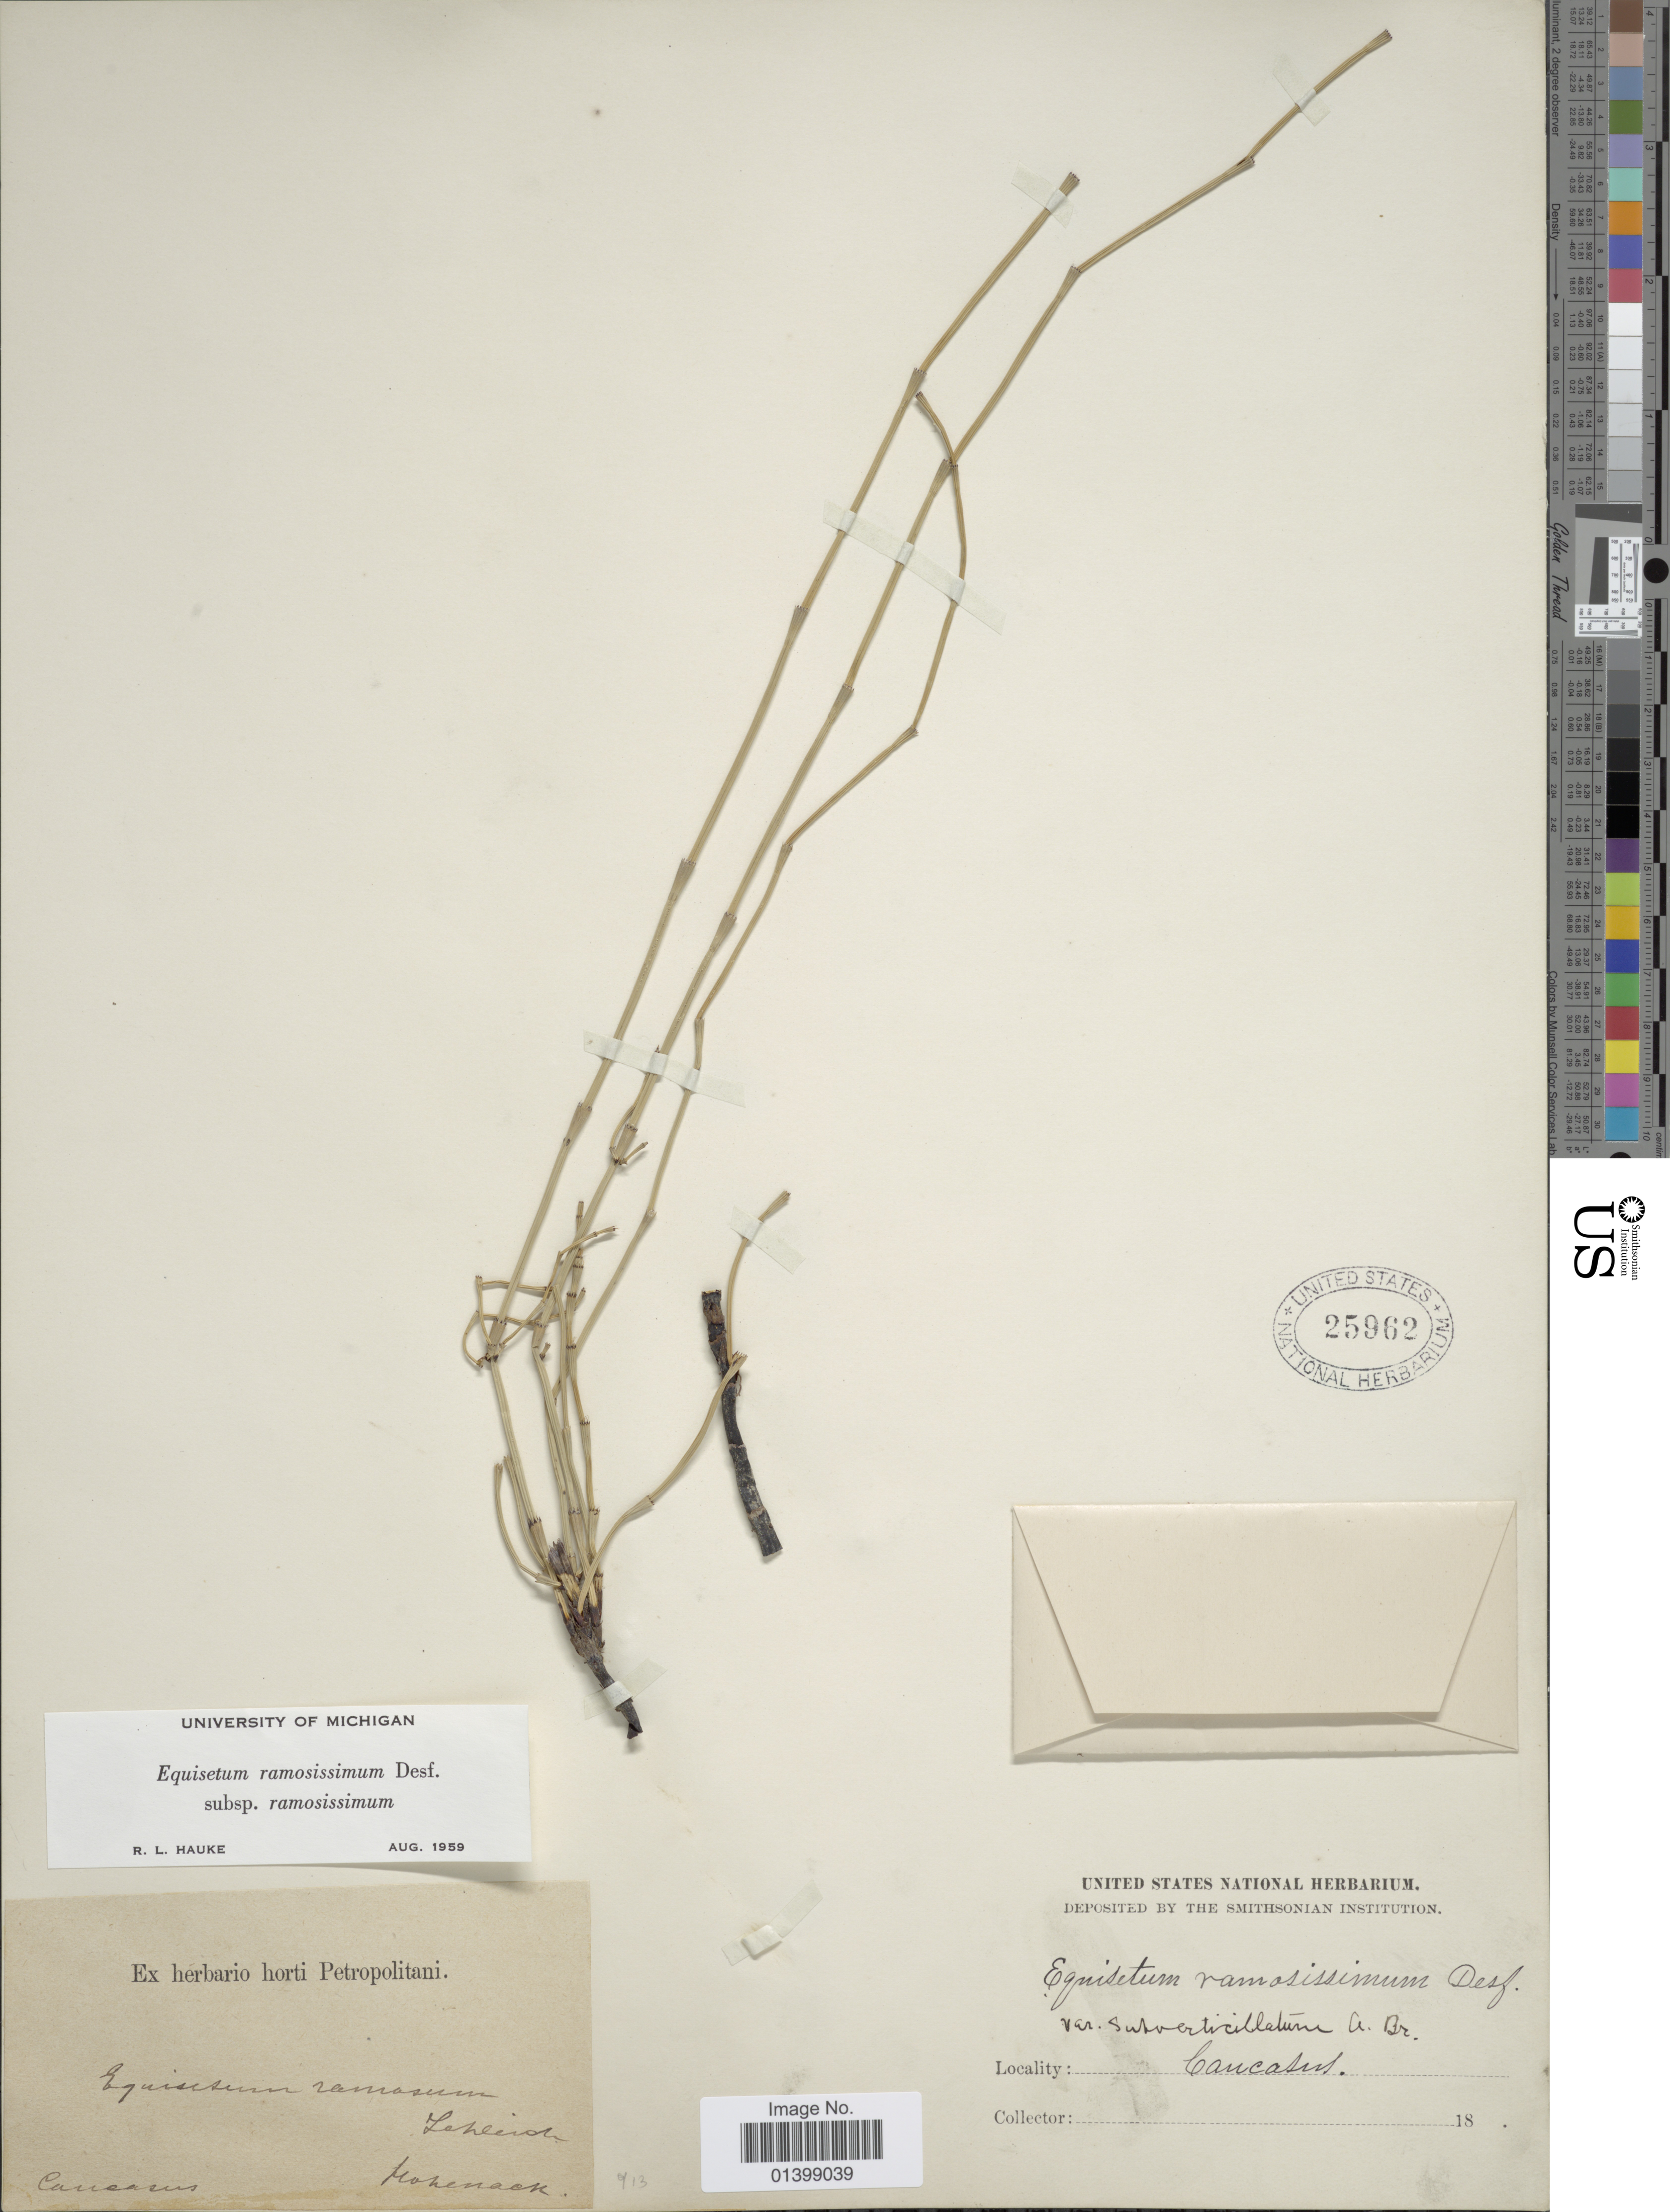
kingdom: Plantae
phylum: Tracheophyta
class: Polypodiopsida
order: Equisetales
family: Equisetaceae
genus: Equisetum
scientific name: Equisetum ramosissimum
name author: Desf.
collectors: Hohenacker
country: Armenia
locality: Causacus [interpreted]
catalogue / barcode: US 25962